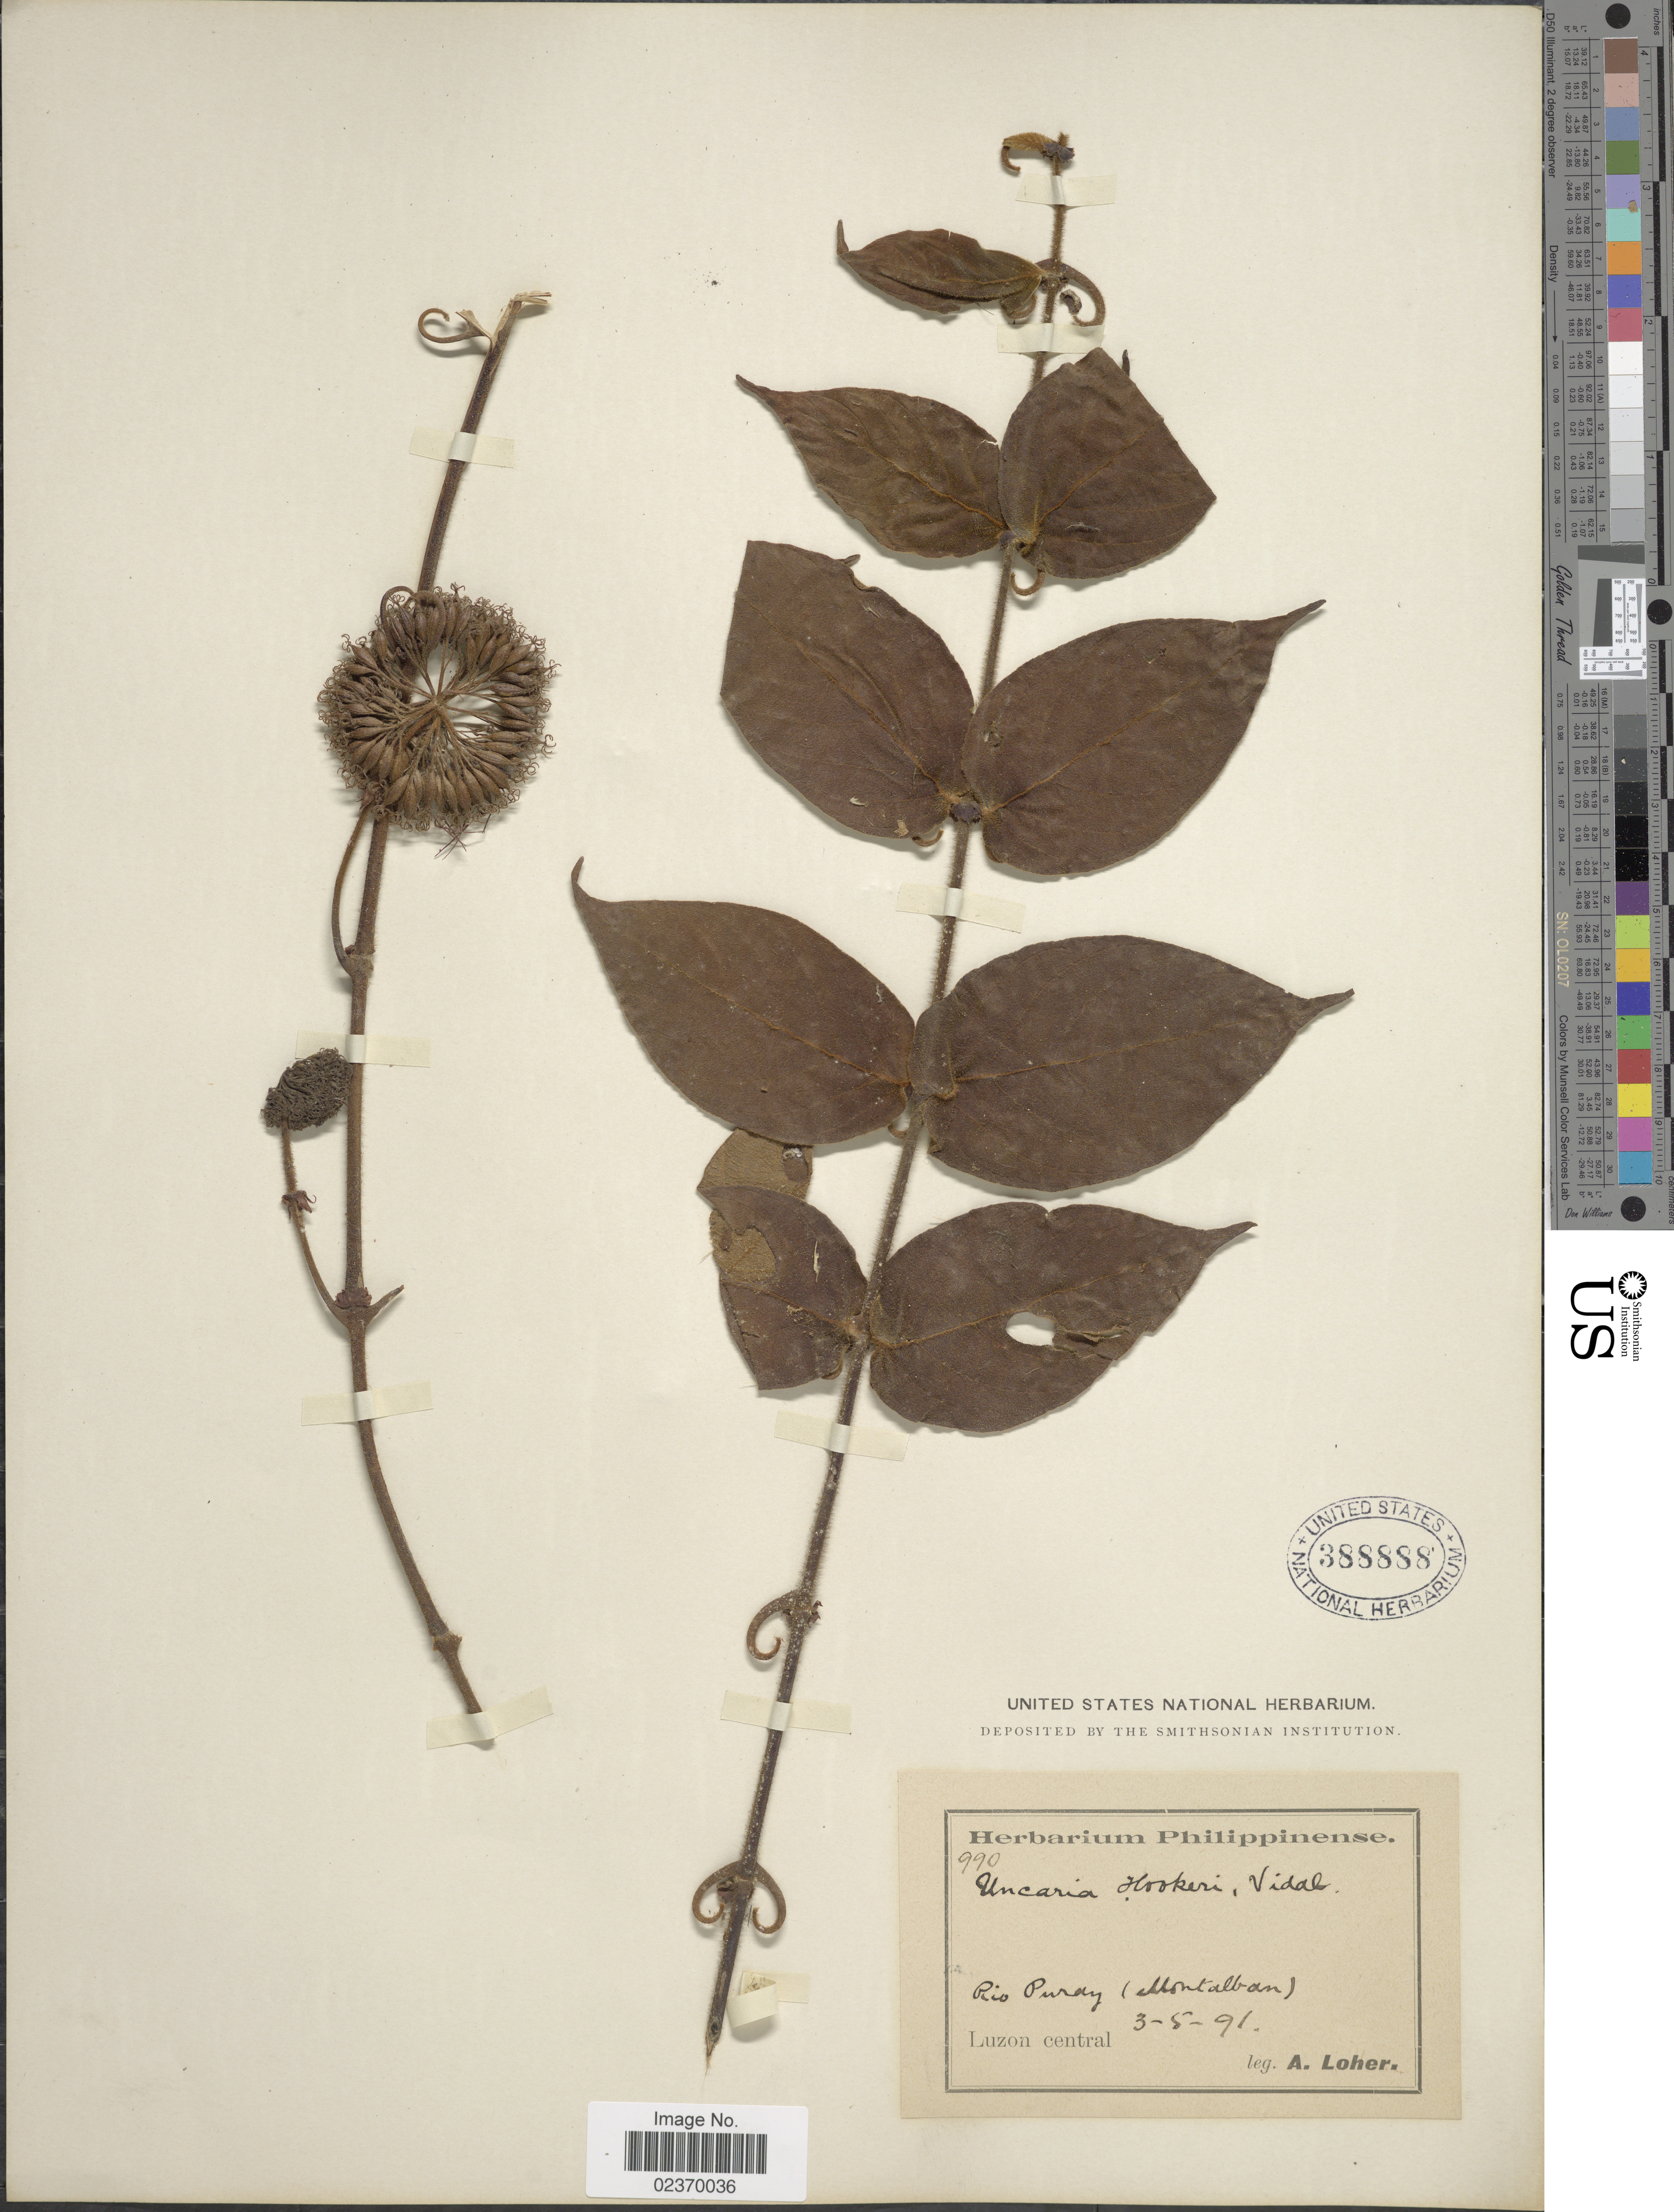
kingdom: Plantae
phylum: Tracheophyta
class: Magnoliopsida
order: Gentianales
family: Rubiaceae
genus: Uncaria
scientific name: Uncaria perrottetii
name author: (A. Rich.) Merr.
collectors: A. Loher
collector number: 990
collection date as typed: Transcribed d/m/y: 3/5/91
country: Philippines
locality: Rio Puray (Montalban) Luzon Central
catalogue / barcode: US 388888